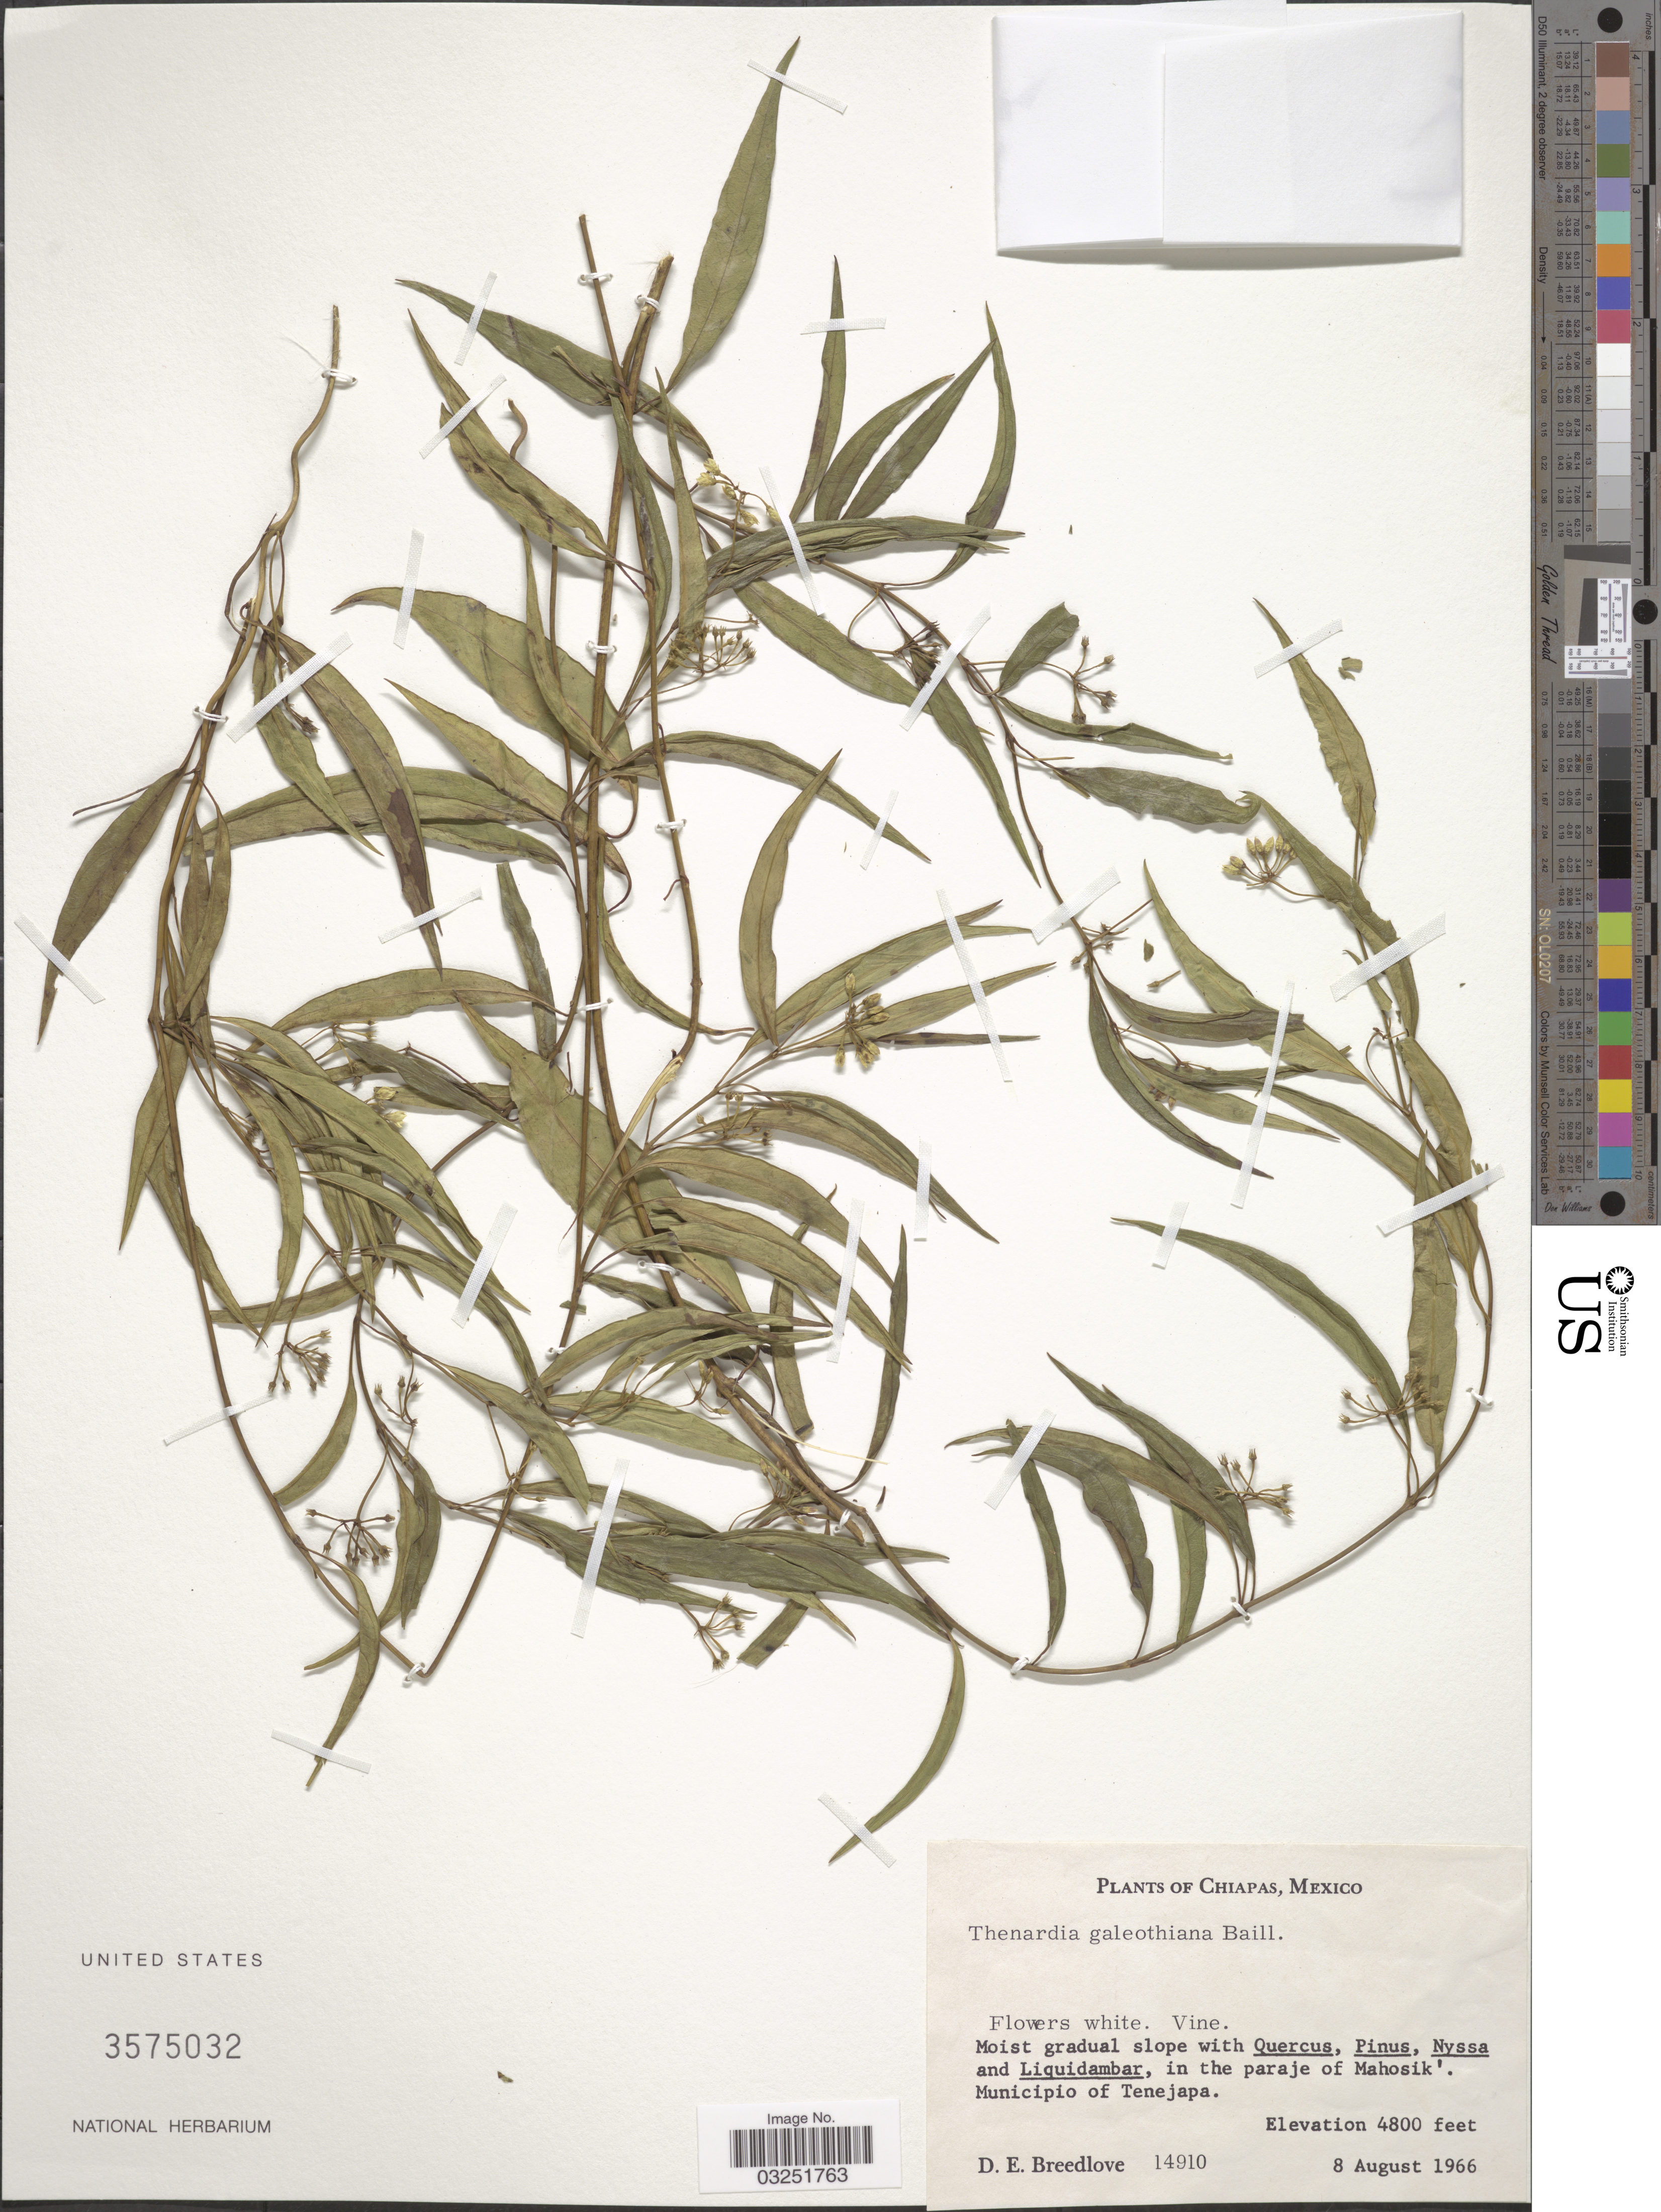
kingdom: Plantae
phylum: Tracheophyta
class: Magnoliopsida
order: Gentianales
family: Apocynaceae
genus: Thenardia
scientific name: Thenardia galeottiana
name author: Baill.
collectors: D. E. Breedlove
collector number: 14910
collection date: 1966-08-08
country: Mexico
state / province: Chiapas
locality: In the paraje of Mahosik', Municipio of Tenejapa.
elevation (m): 1463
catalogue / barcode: US 3575032